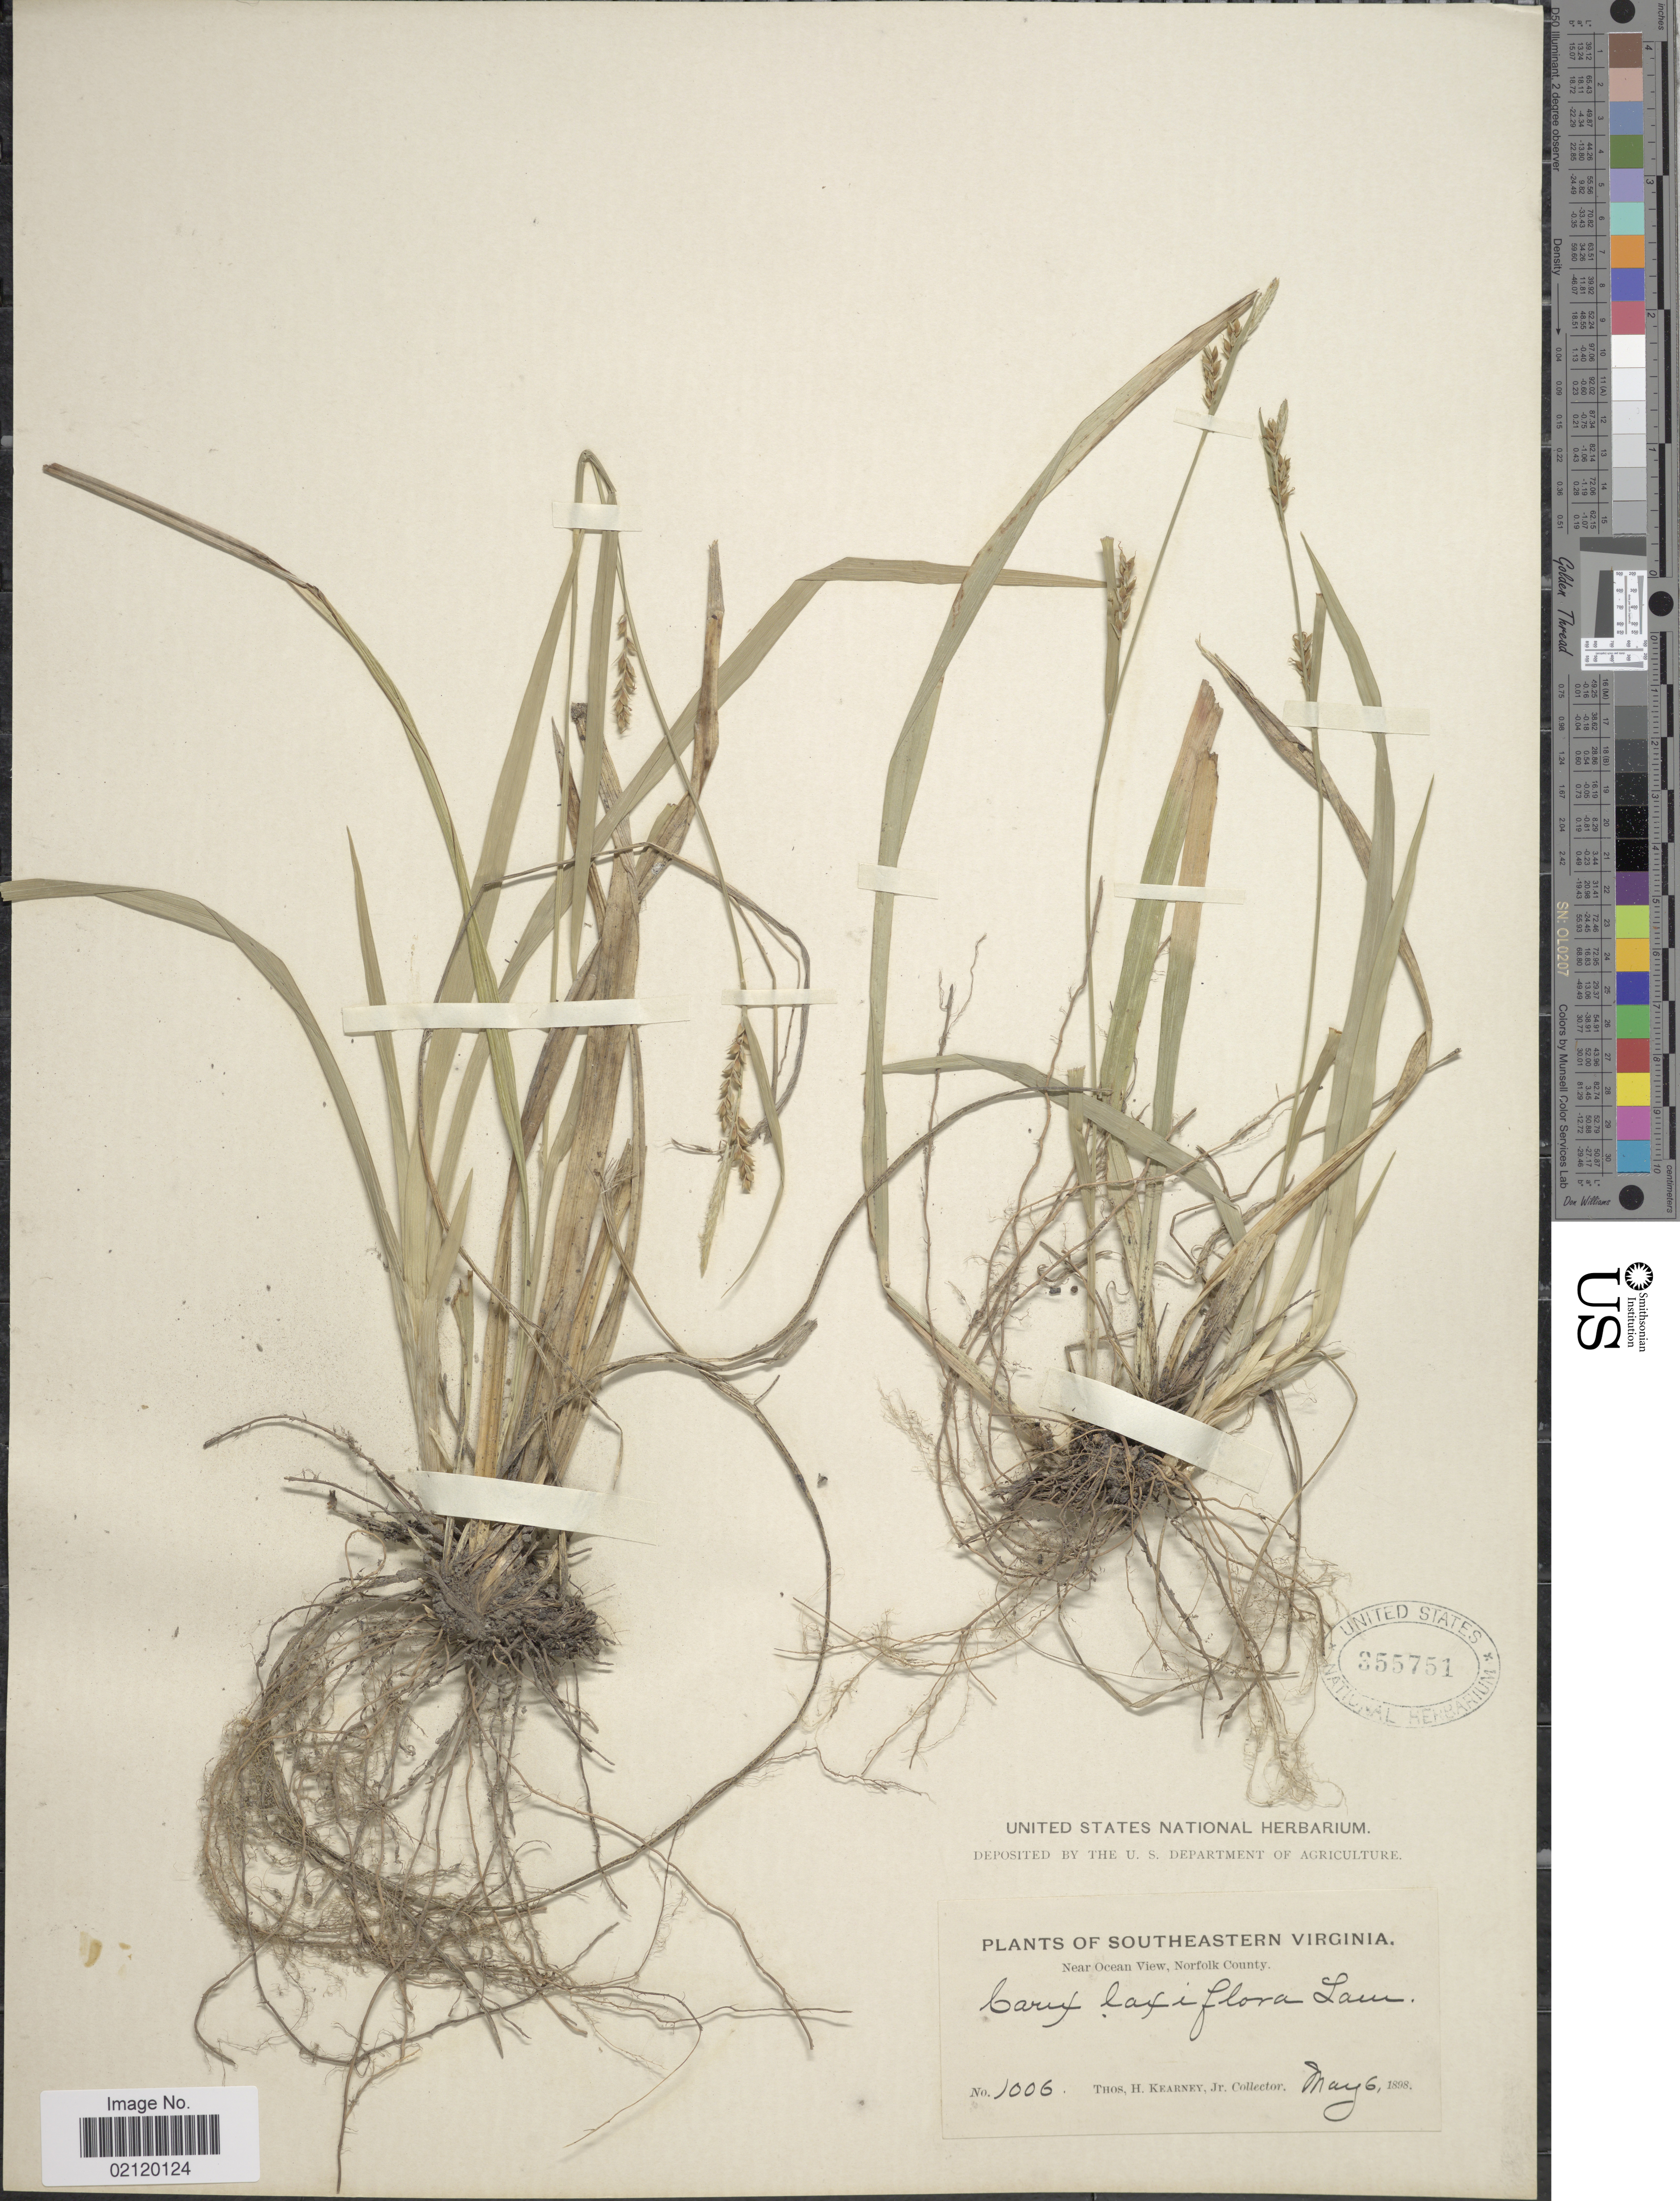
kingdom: Plantae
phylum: Tracheophyta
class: Liliopsida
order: Poales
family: Cyperaceae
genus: Carex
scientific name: Carex laxiflora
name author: Lam.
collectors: T. H. Kearney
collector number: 1006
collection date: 1898-05-06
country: United States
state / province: Virginia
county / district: City of Norfolk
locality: Southeastern Virginia. Near Ocean View, Norfolk County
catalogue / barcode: US 355751